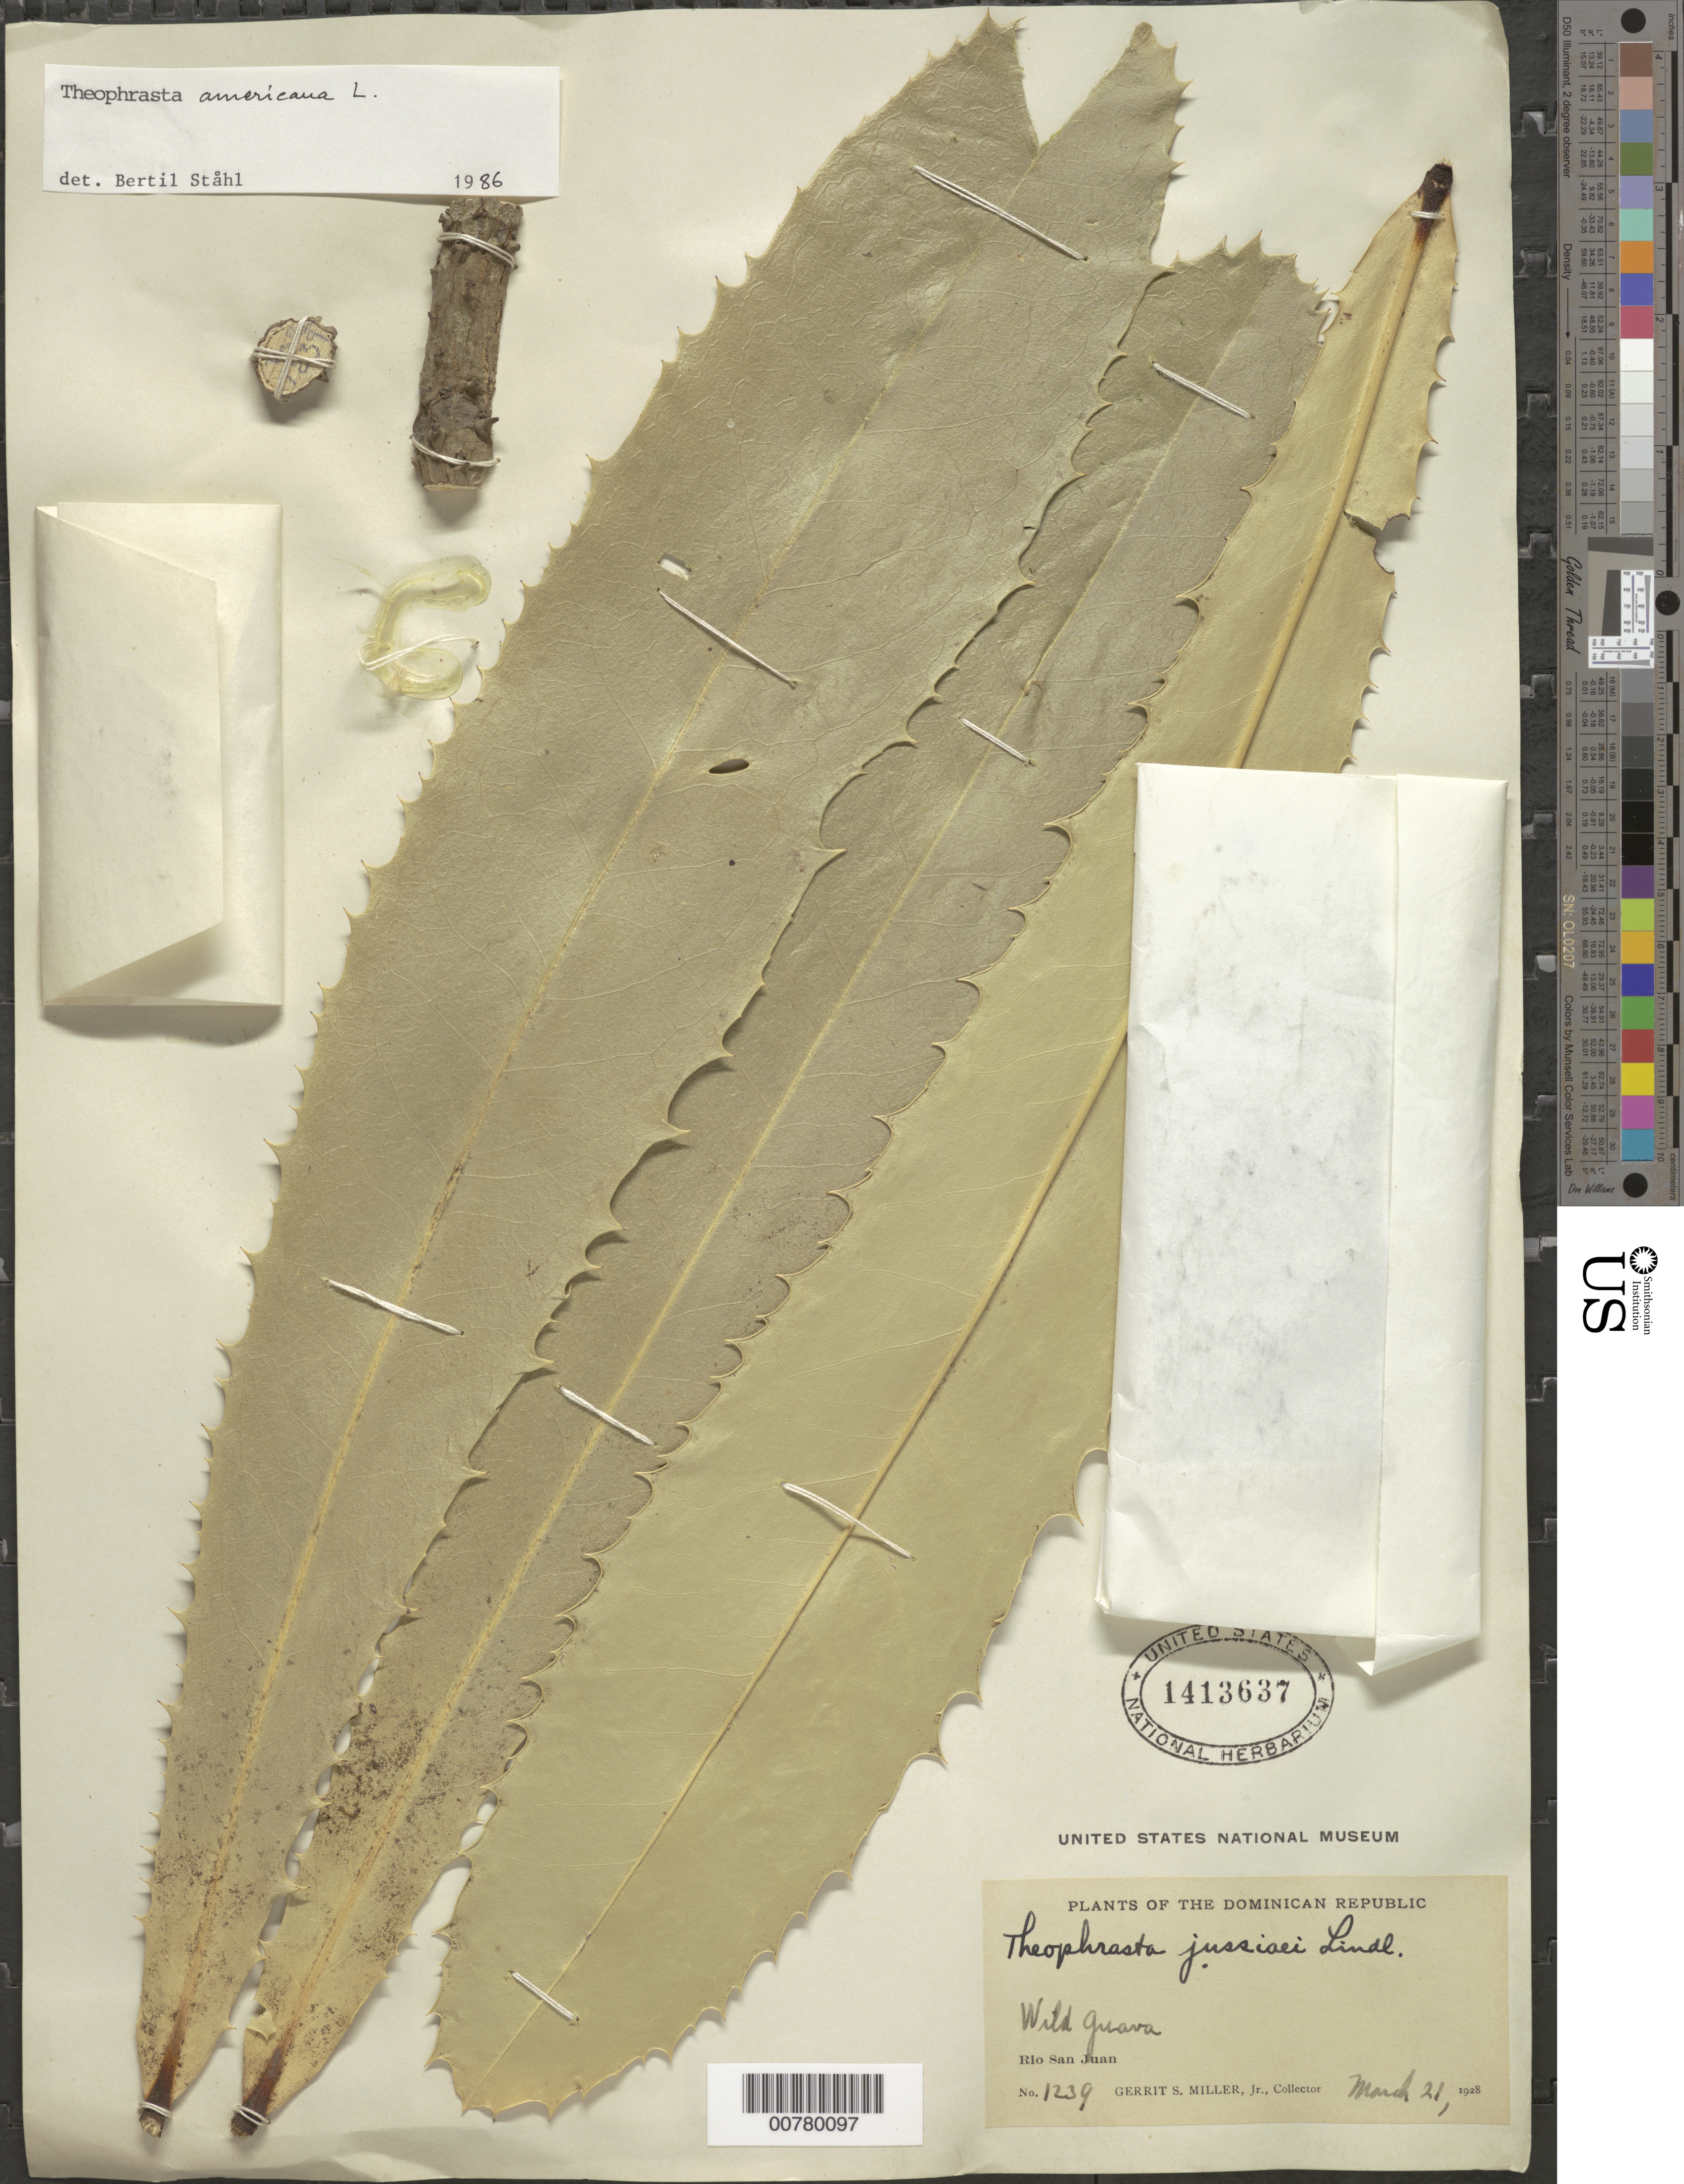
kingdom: Plantae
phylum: Tracheophyta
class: Magnoliopsida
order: Ericales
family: Primulaceae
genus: Theophrasta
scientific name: Theophrasta americana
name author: L.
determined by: Ståhl, B.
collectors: G. S. Miller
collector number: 1239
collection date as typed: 21 Mar 1928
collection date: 1928-03-21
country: Dominican Republic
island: Hispaniola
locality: San Juan River.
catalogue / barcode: US 1413637